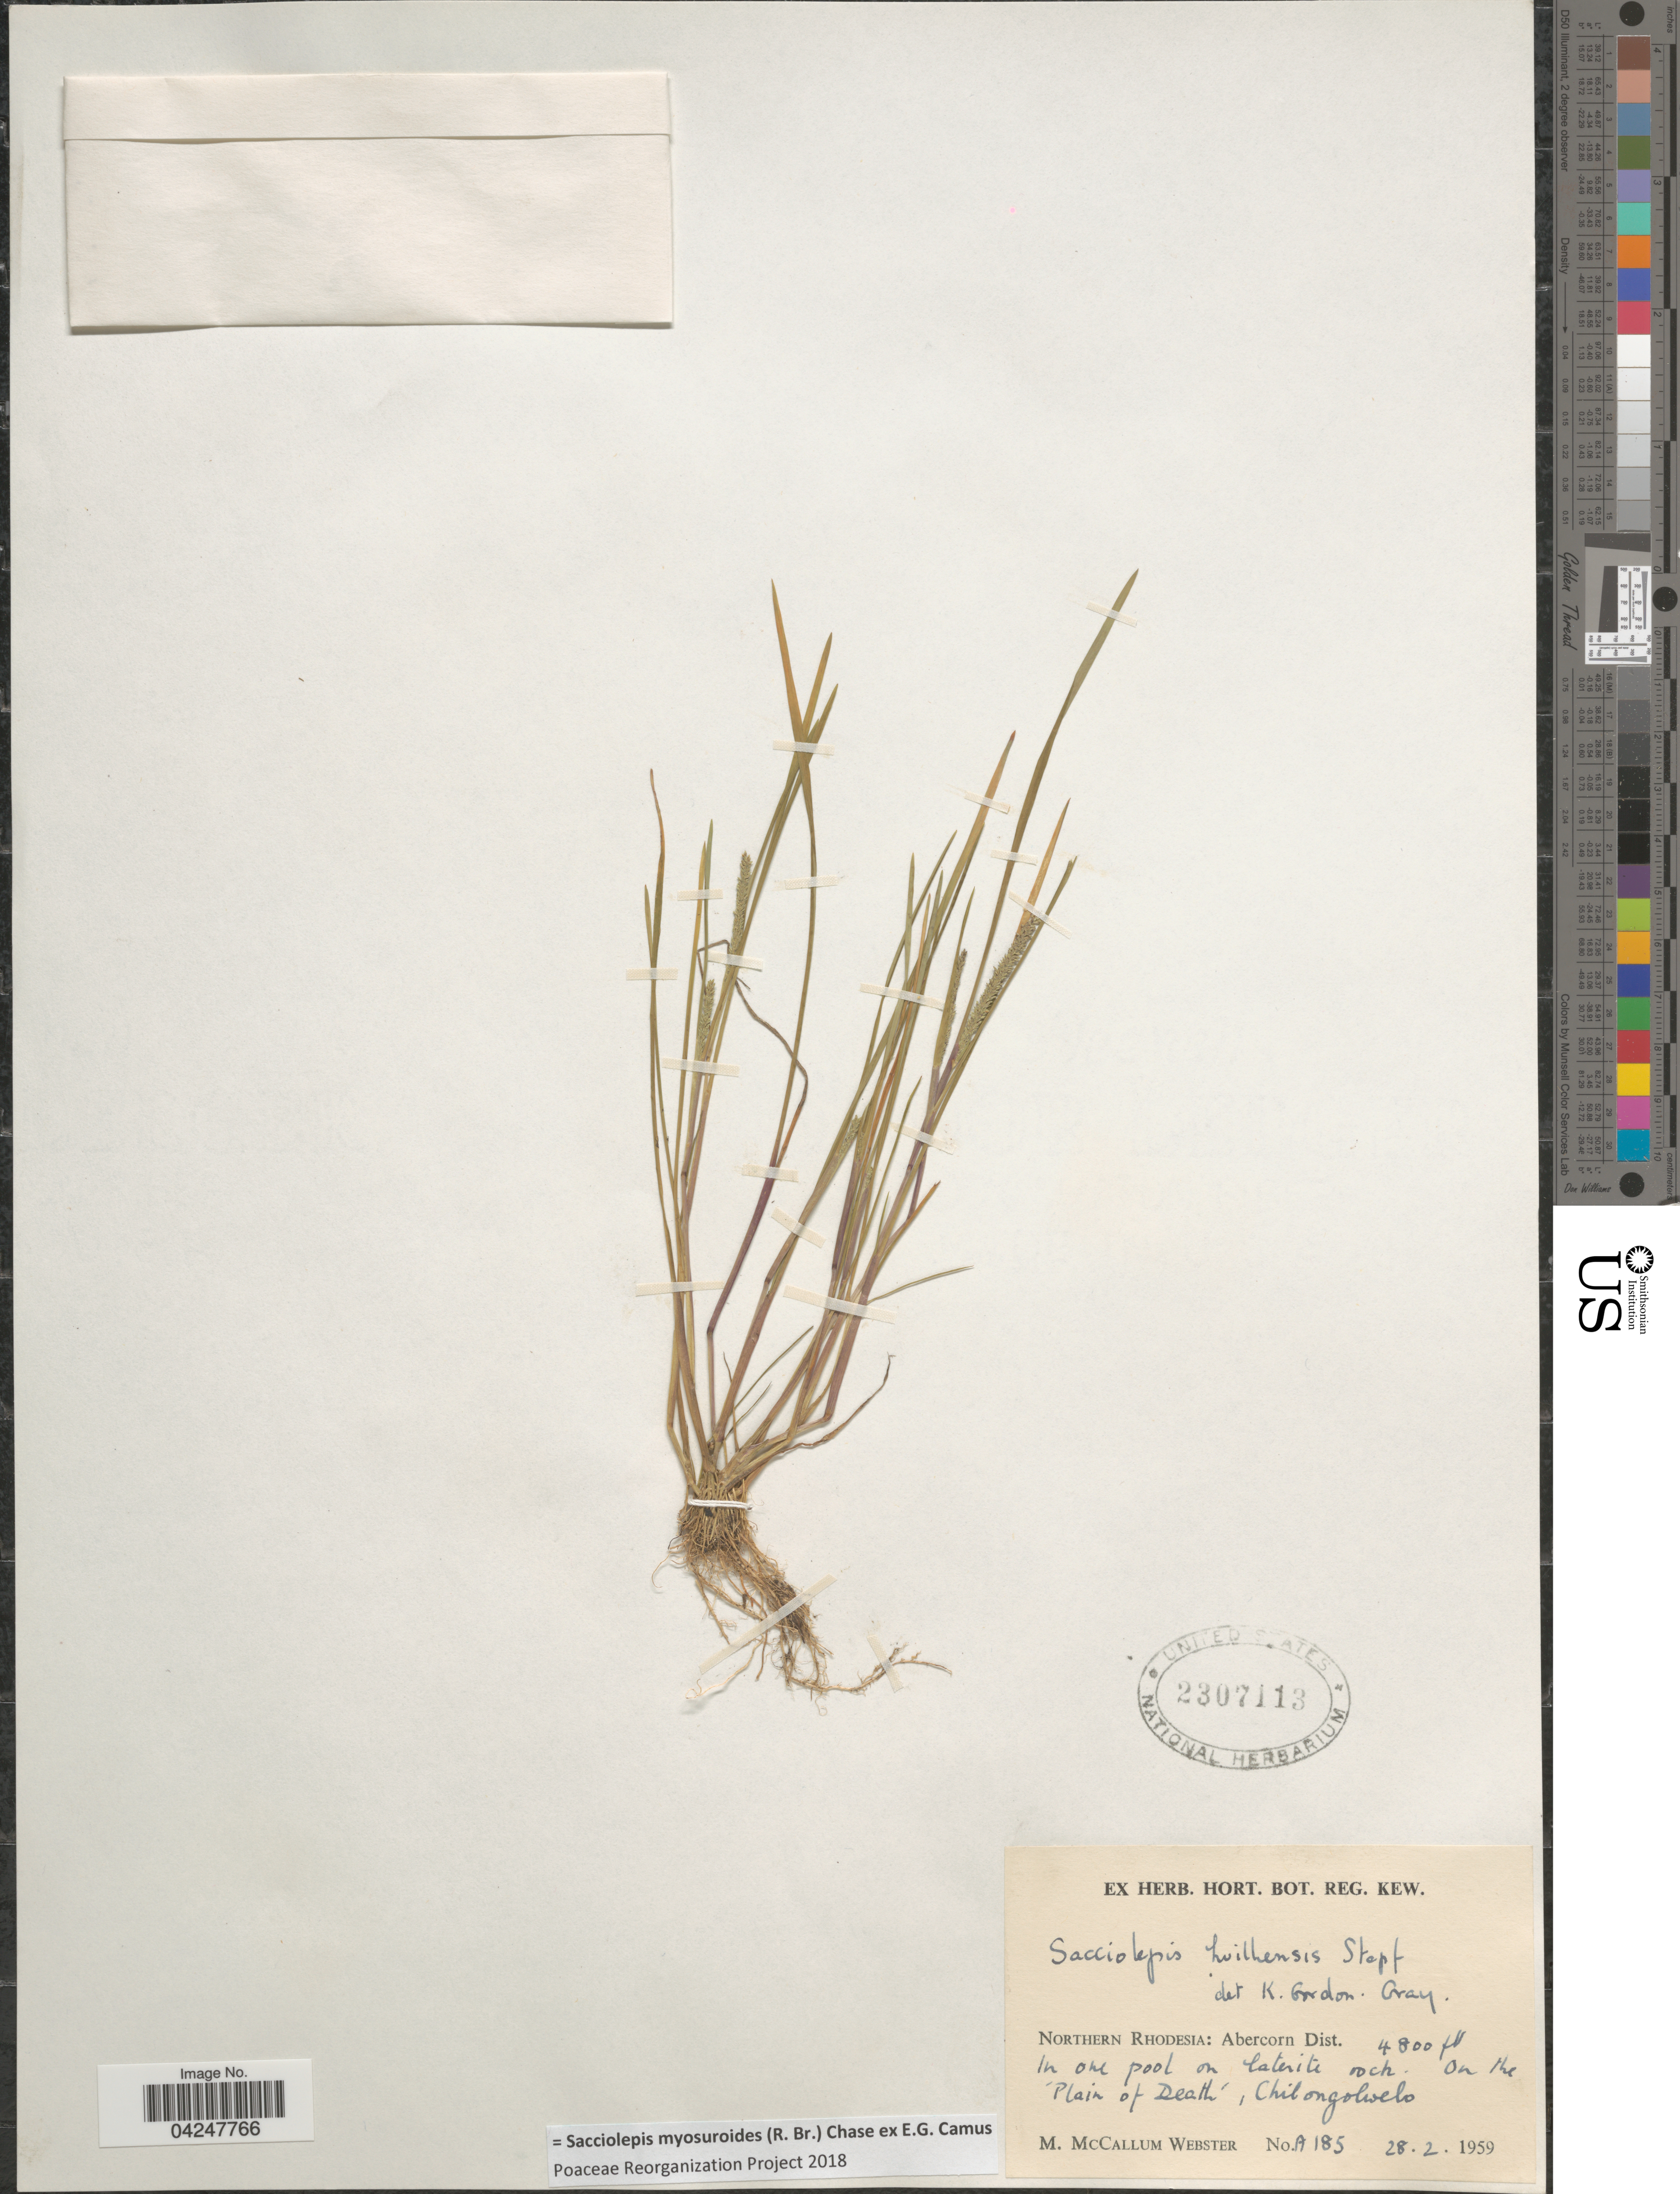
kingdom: Plantae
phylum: Tracheophyta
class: Liliopsida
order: Poales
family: Poaceae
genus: Sacciolepis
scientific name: Sacciolepis myosuroides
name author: (R. Br.) Chase ex E.G. Camus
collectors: M. Webster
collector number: A 185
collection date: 1959-02-28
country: Zambia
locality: Northern Rhodesia: Abercorn Dist. In one pool on laterite rock. On the Plain of Death, Chilongolwelo.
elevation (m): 1463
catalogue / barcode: US 2307113